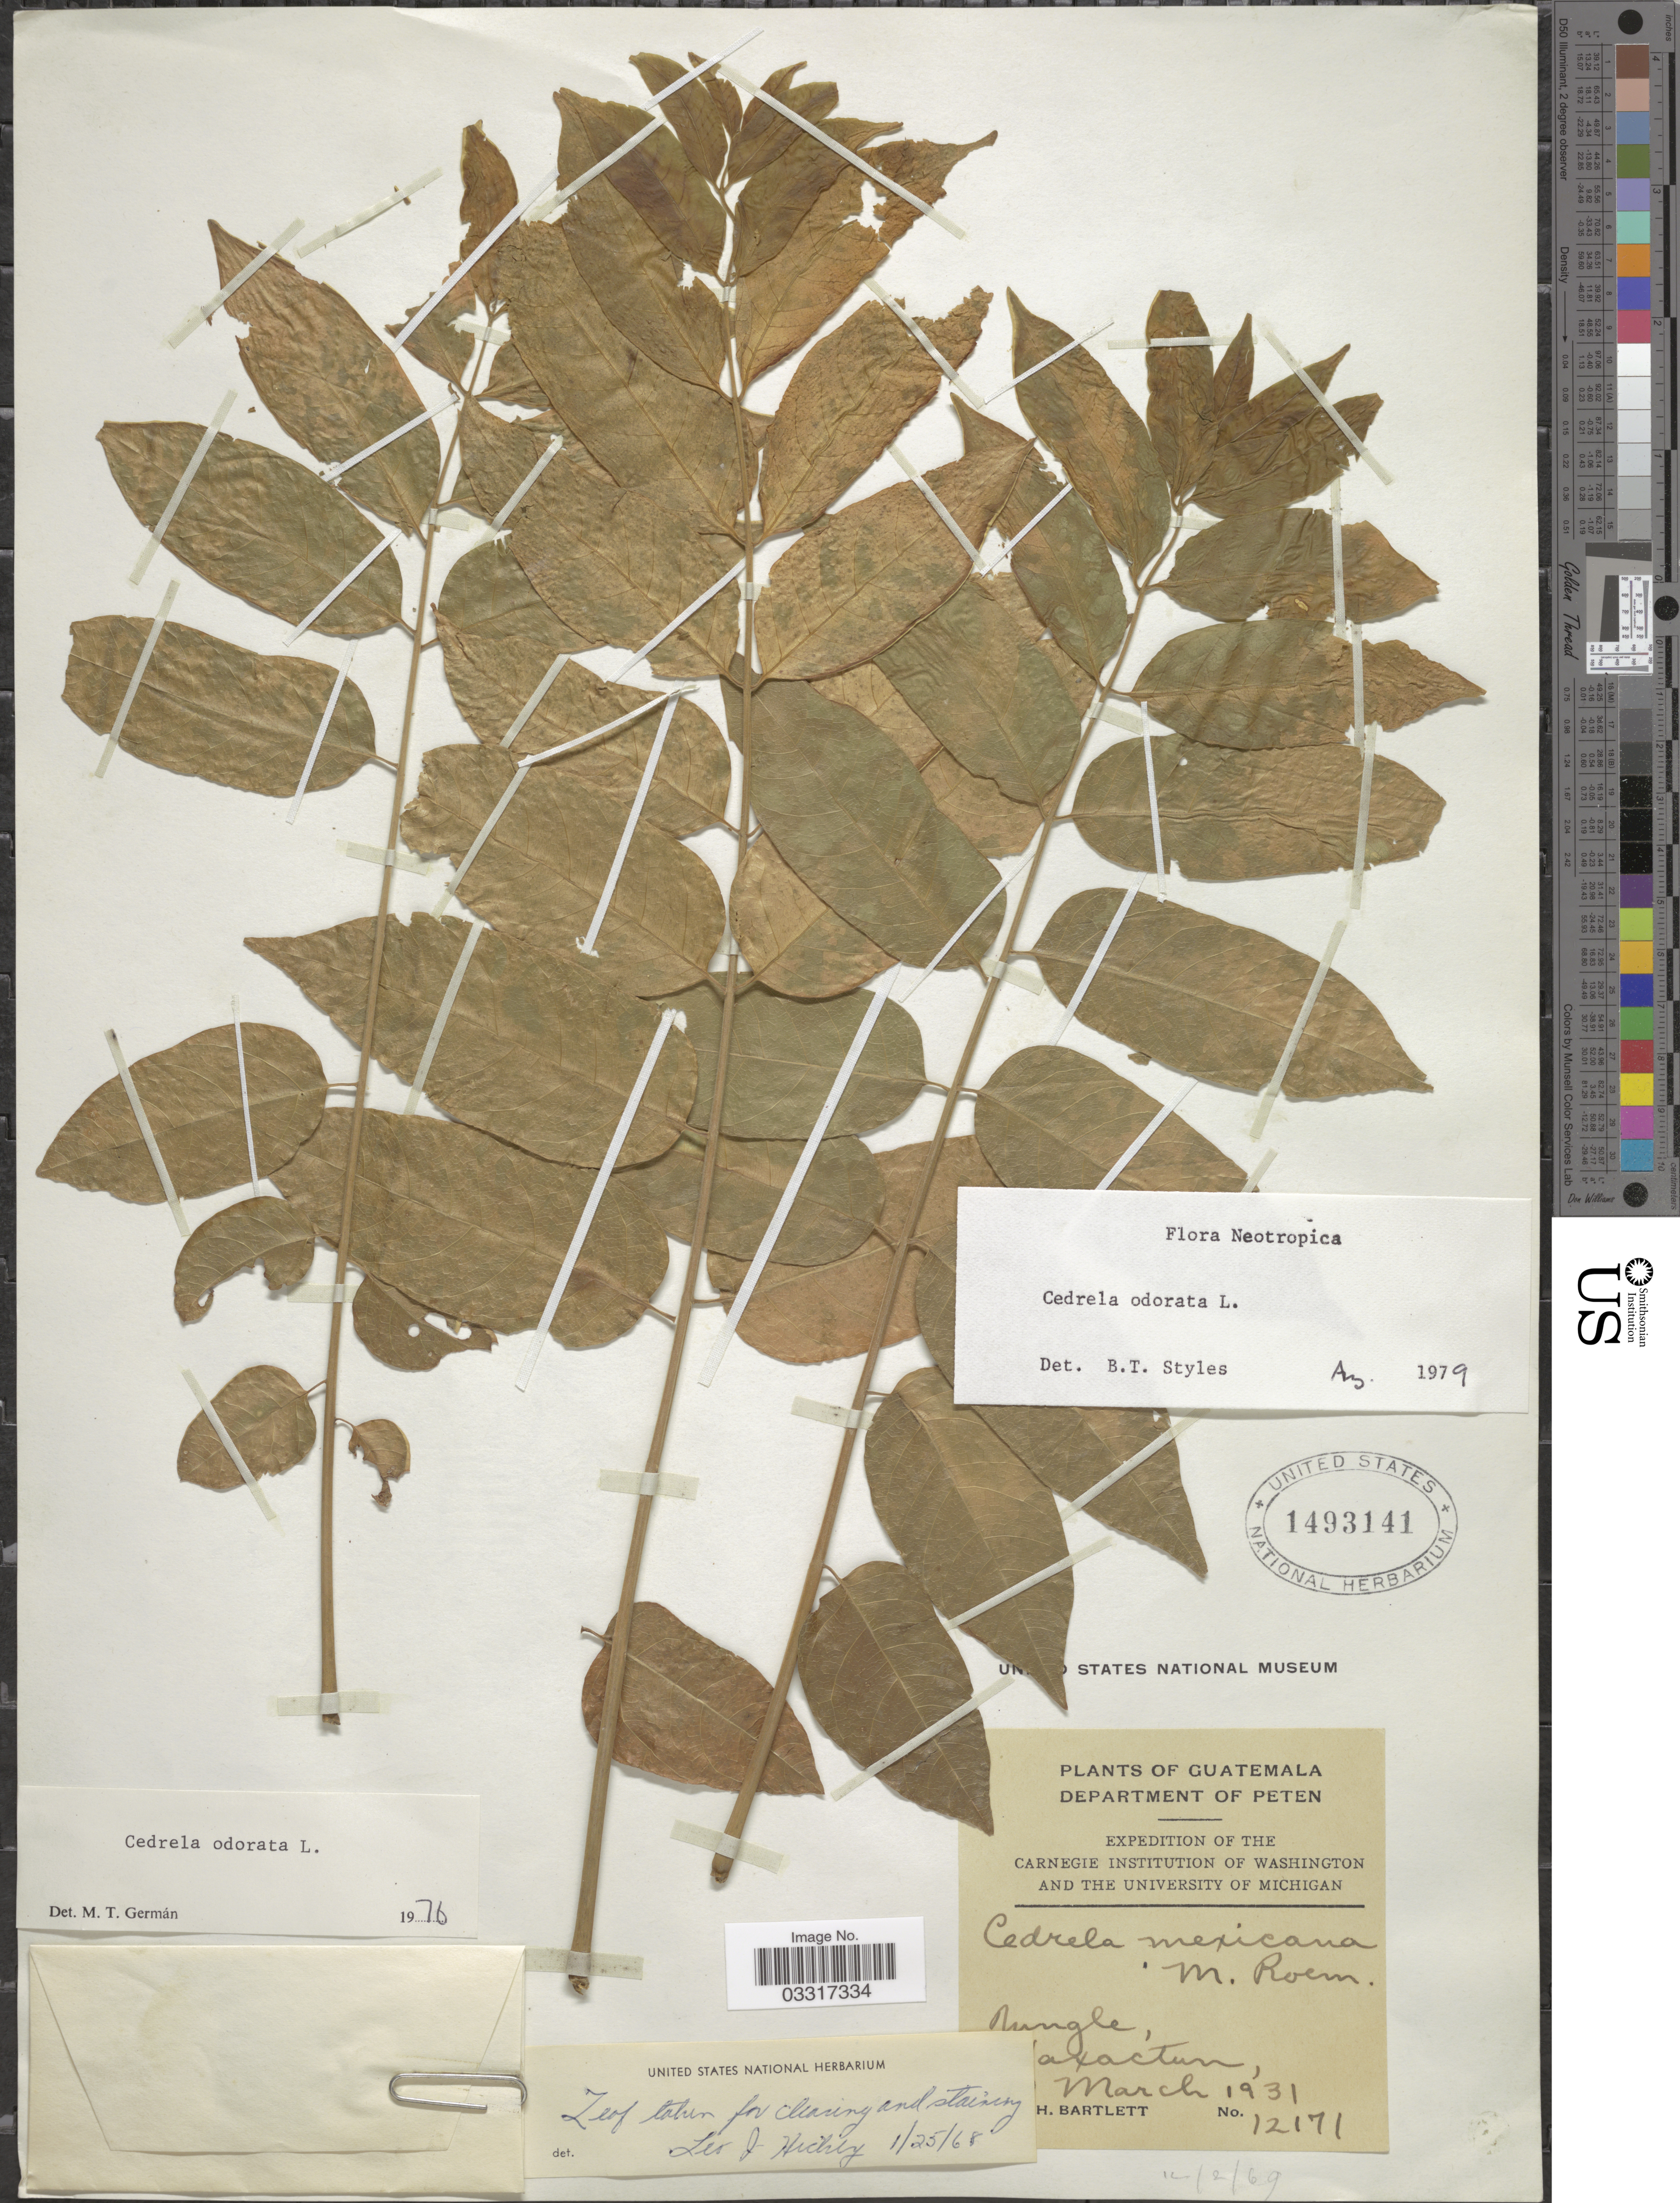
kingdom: Plantae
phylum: Tracheophyta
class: Magnoliopsida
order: Sapindales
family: Meliaceae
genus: Cedrela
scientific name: Cedrela odorata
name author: L.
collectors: H. H. Bartlett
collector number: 12171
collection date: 1931-03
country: Guatemala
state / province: El Petén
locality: Department of Peten. Jungle, Uaxactun.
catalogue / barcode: US 1493141